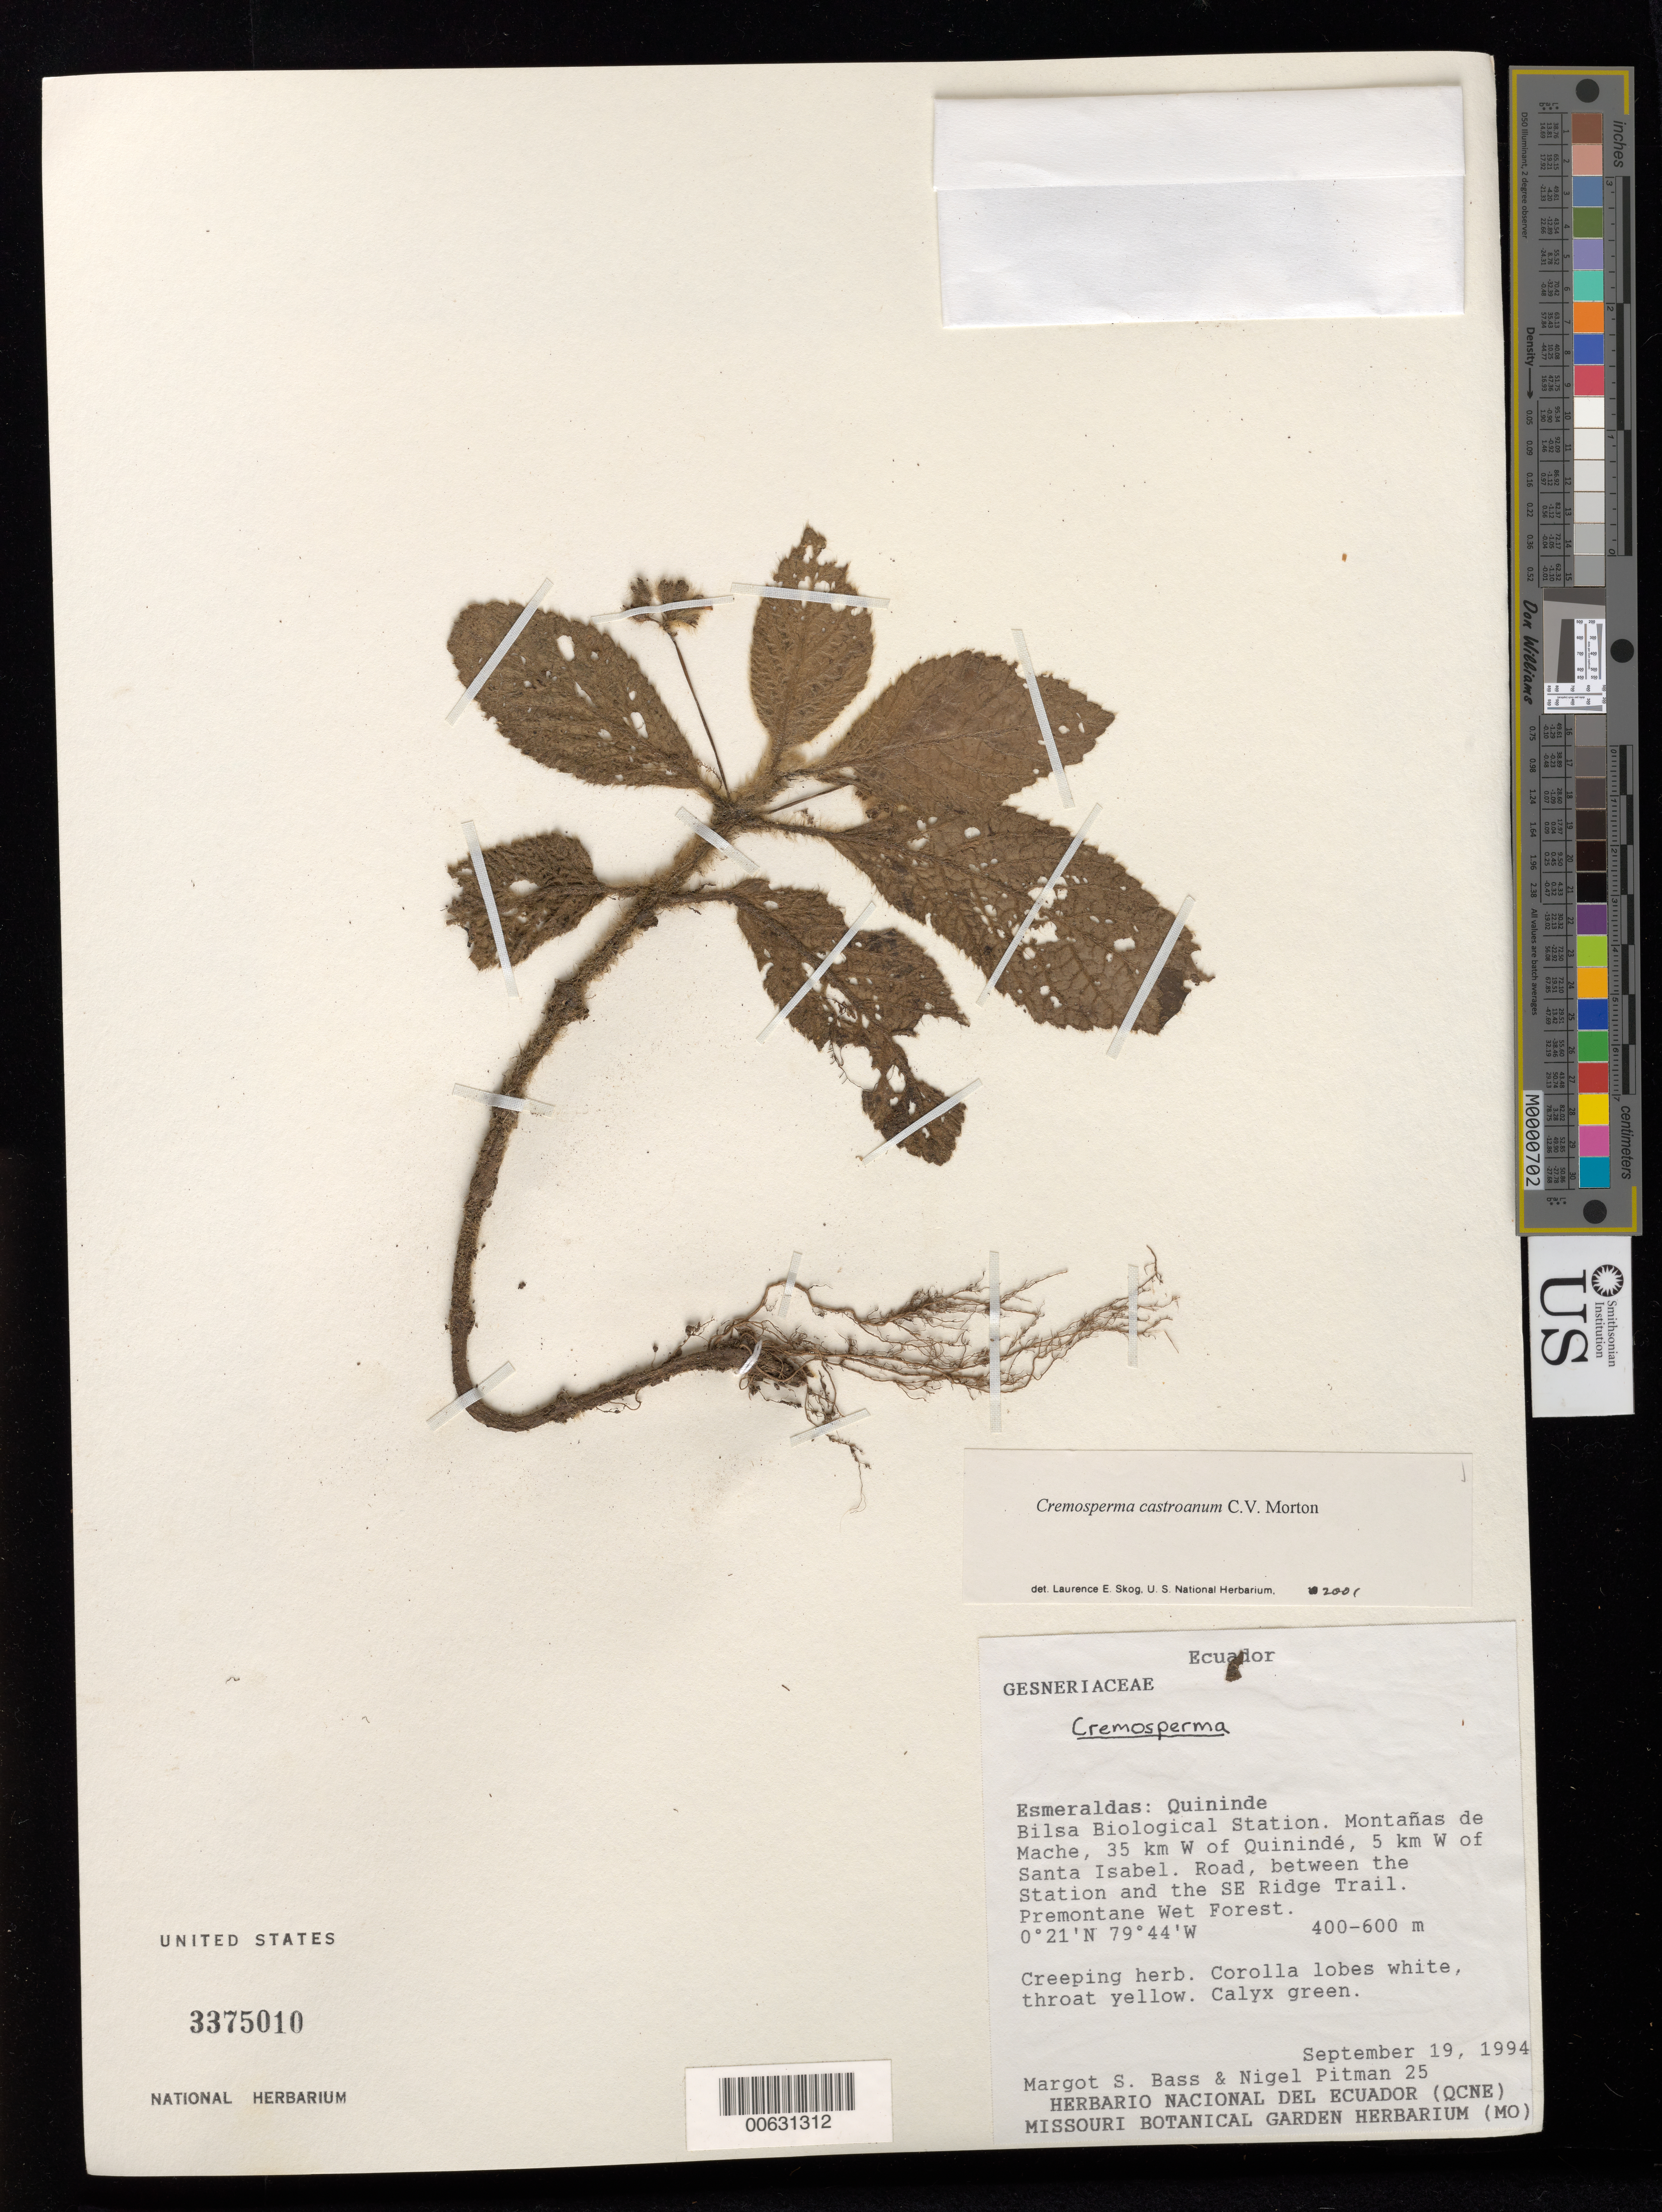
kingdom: Plantae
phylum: Tracheophyta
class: Magnoliopsida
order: Lamiales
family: Gesneriaceae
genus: Cremosperma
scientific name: Cremosperma castroanum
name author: C.V. Morton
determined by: Skog, Laurence E.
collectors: M. Bass & N. Pitman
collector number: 25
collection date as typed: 19 Sep 1994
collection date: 1994-09-19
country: Ecuador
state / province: Esmeraldas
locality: Quininde; Bilsa Biological Station, Montañas de Mache, 35 km W of Quinindé, 5 km W of Santa Isabel; between the Station and the SE Ridge Trail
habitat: Premontane wet forest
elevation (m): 400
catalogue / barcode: US 3375010